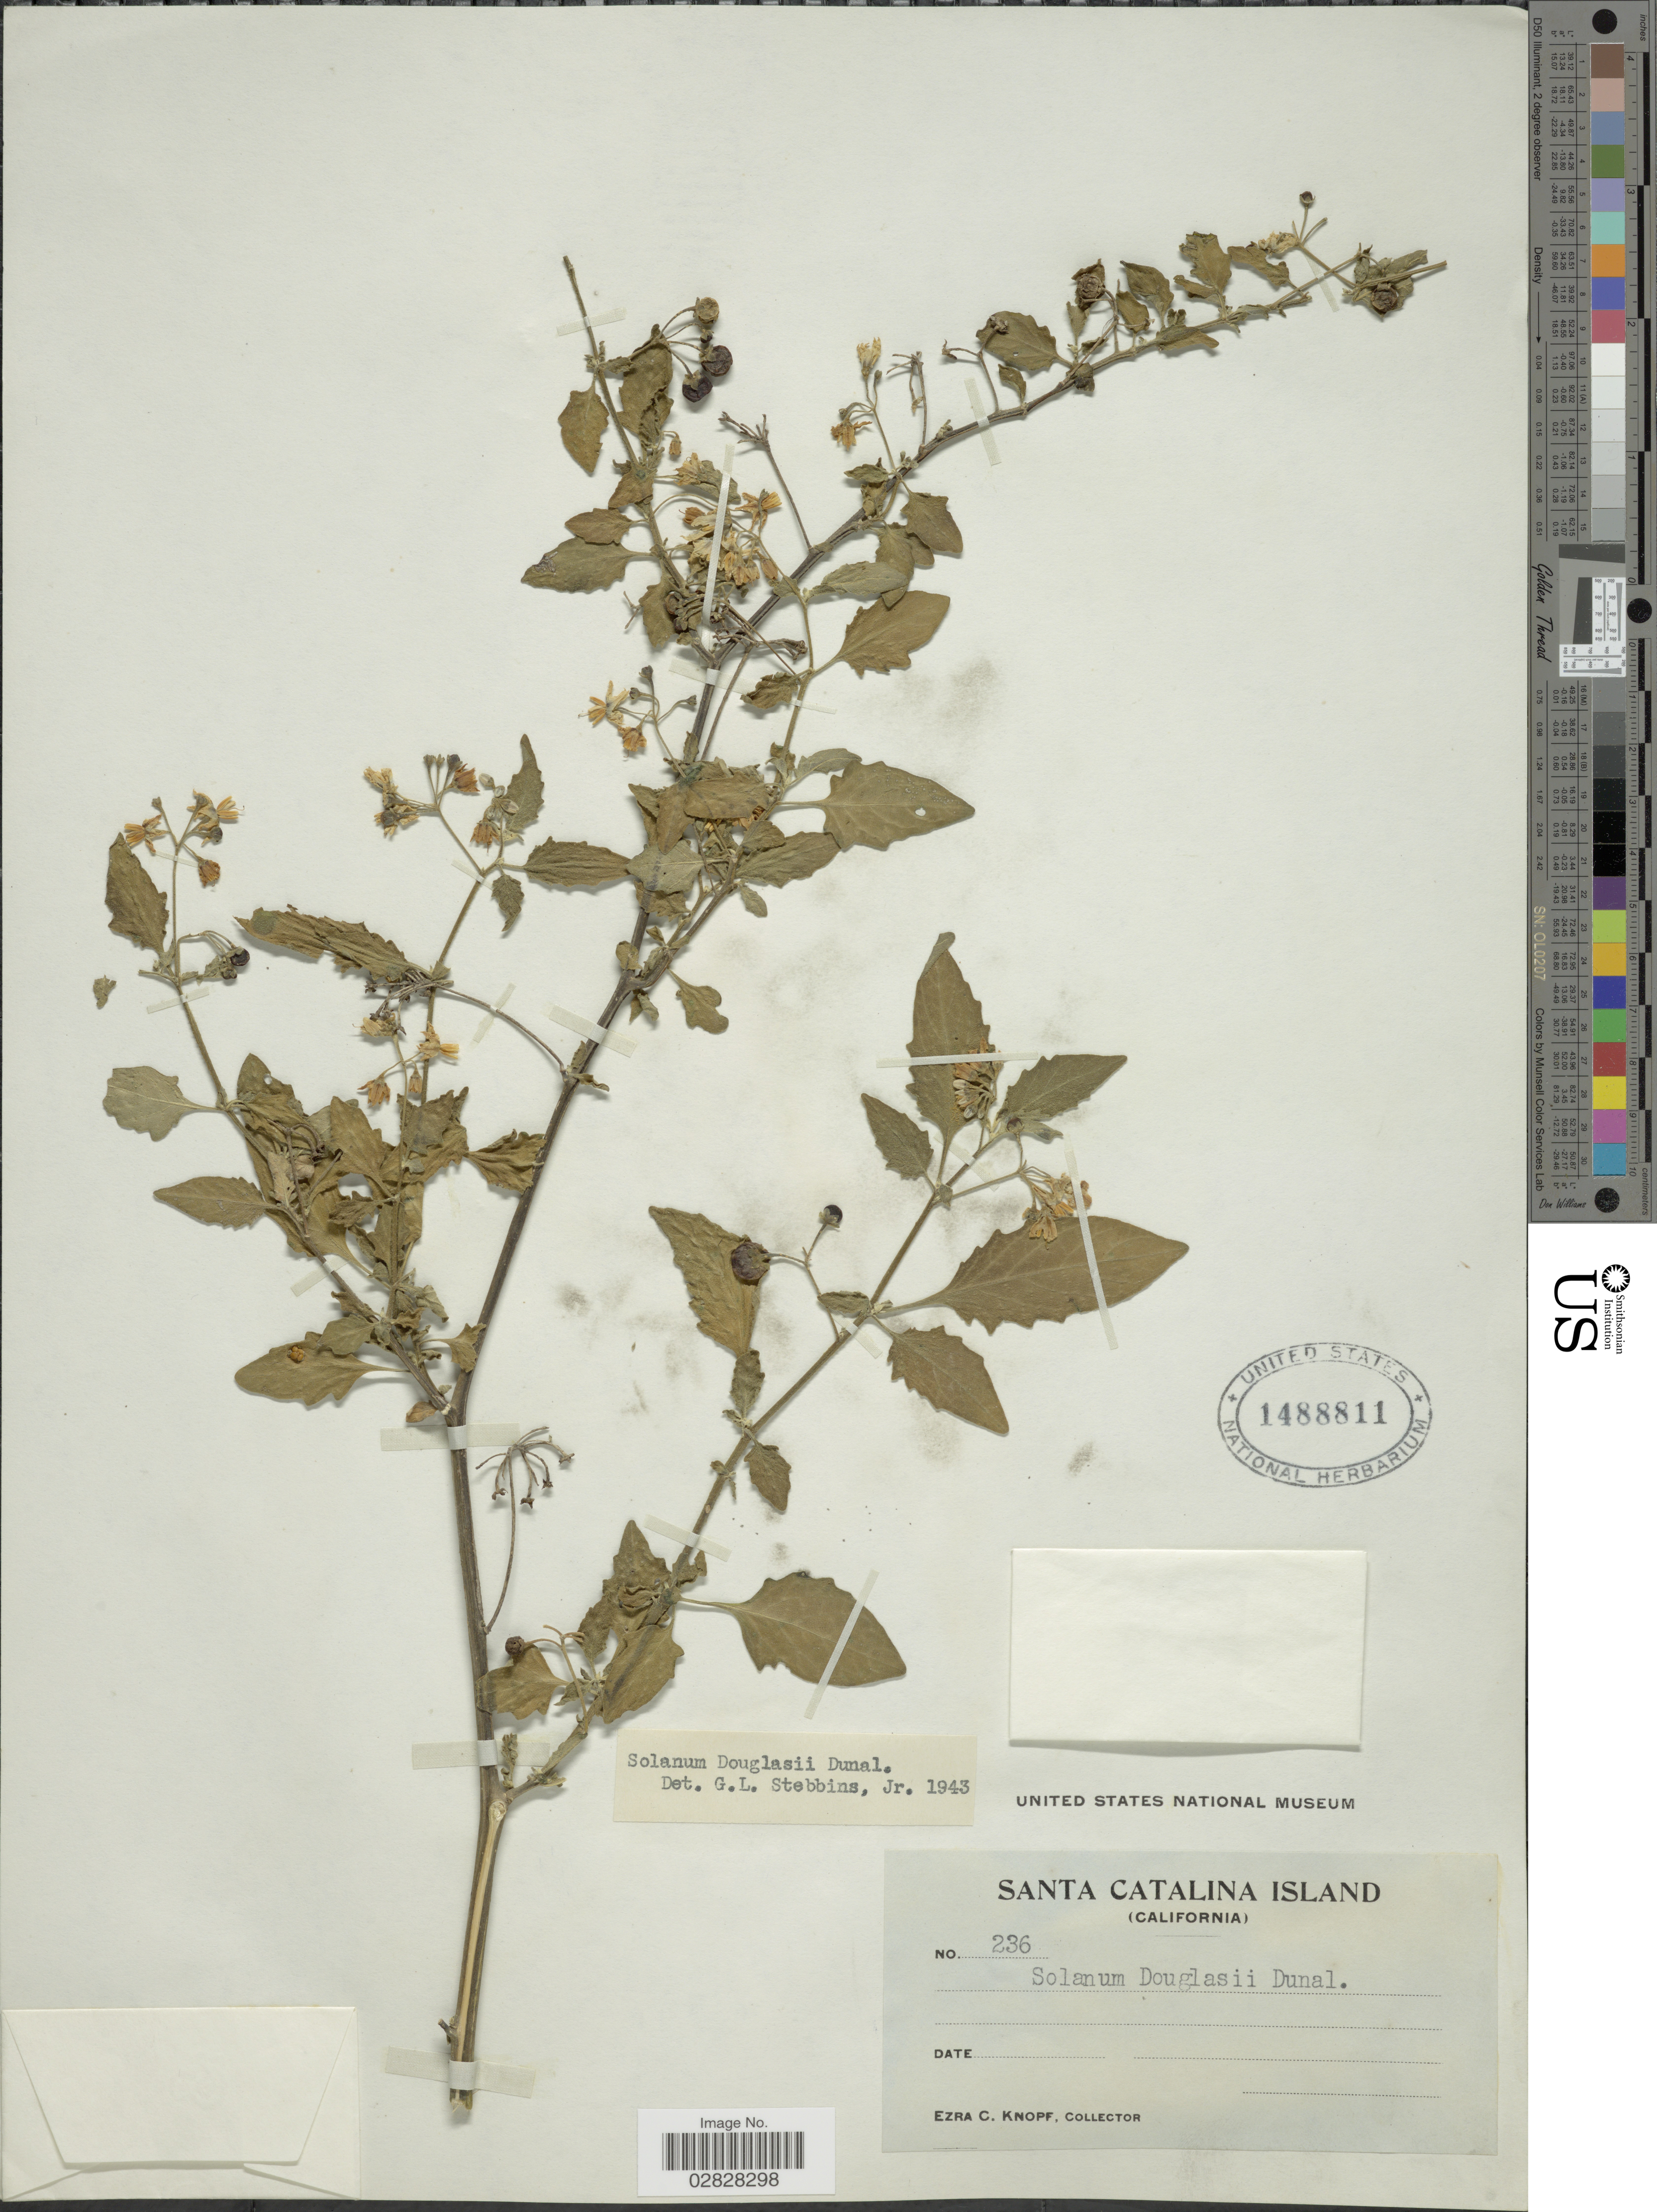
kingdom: Plantae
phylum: Tracheophyta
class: Magnoliopsida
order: Solanales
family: Solanaceae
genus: Solanum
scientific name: Solanum douglasii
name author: Dunal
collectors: E. Knopf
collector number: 236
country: United States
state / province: California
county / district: Los Angeles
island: Santa Catalina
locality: Santa Catalina Island.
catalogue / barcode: US 1488811